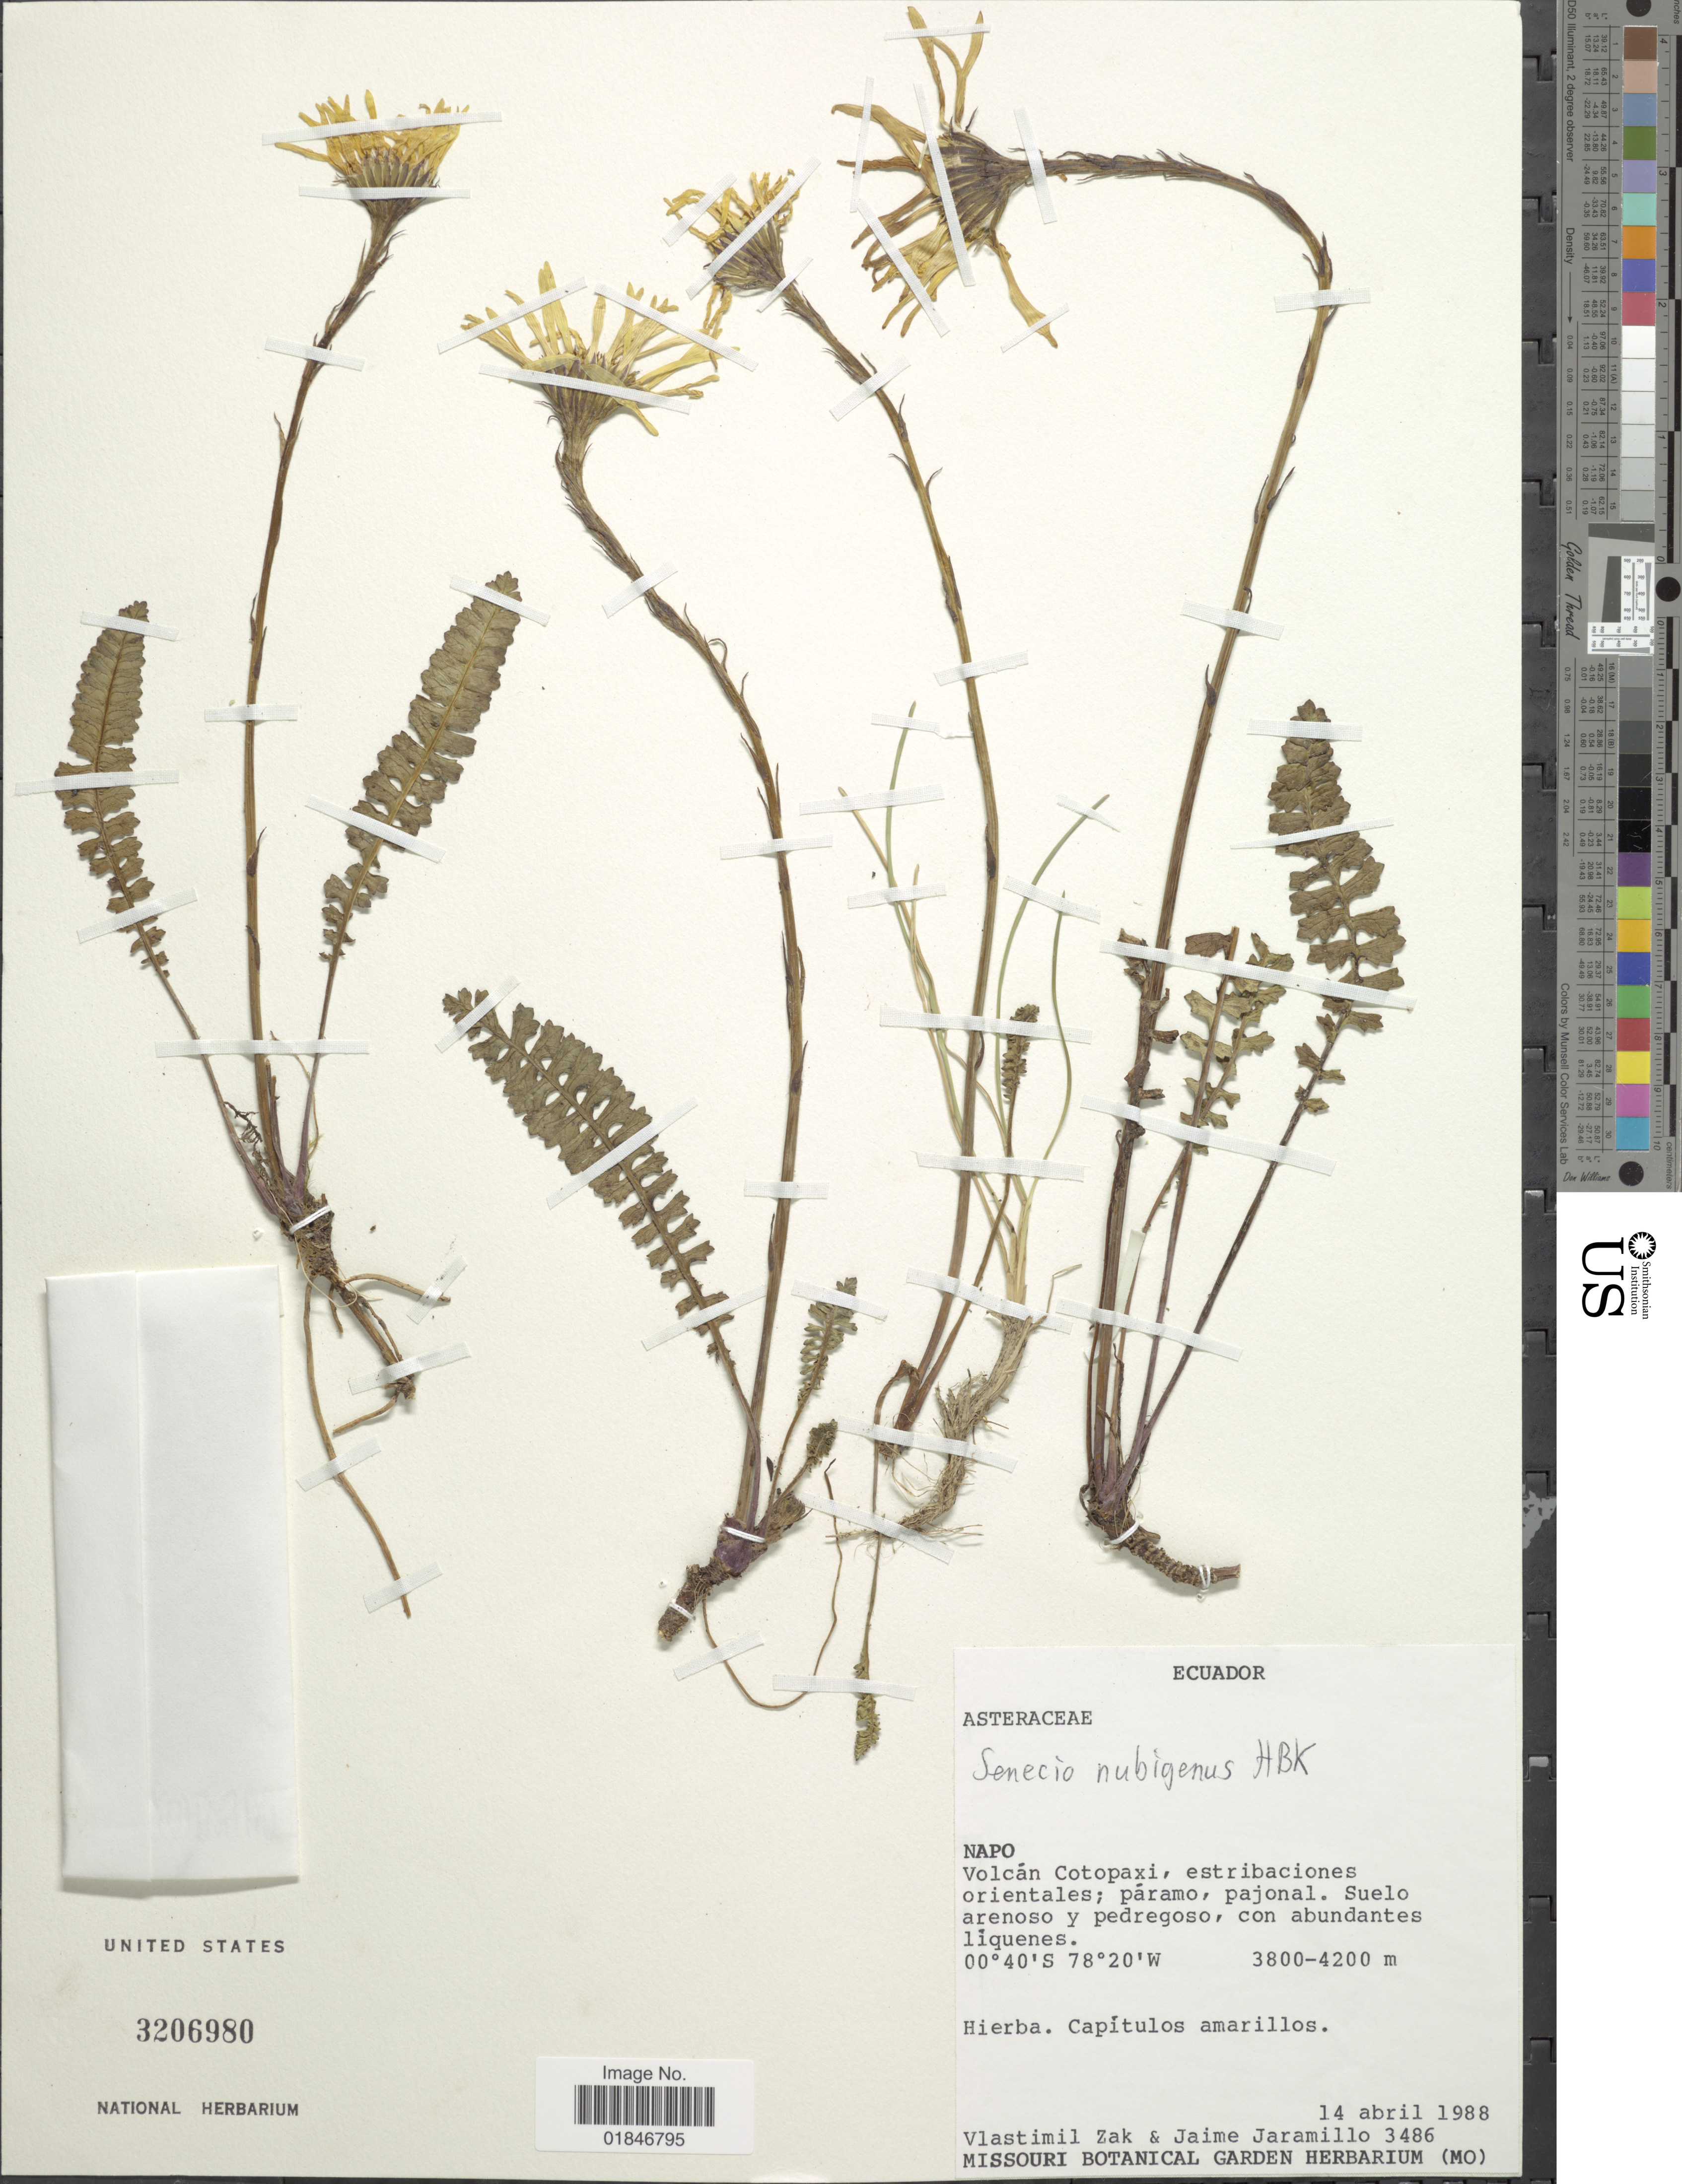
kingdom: Plantae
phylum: Tracheophyta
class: Magnoliopsida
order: Asterales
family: Asteraceae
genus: Dorobaea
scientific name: Dorobaea pimpinellifolia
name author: (Kunth) B. Nord.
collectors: V. Zak & J. Jaramillo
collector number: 3486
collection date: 1988-04-14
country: Ecuador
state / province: Napo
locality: Napo: Volcan Cotopaxi, estribacione orientales y pedregoso, con abundantes liquenes.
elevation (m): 3800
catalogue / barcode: US 3206980